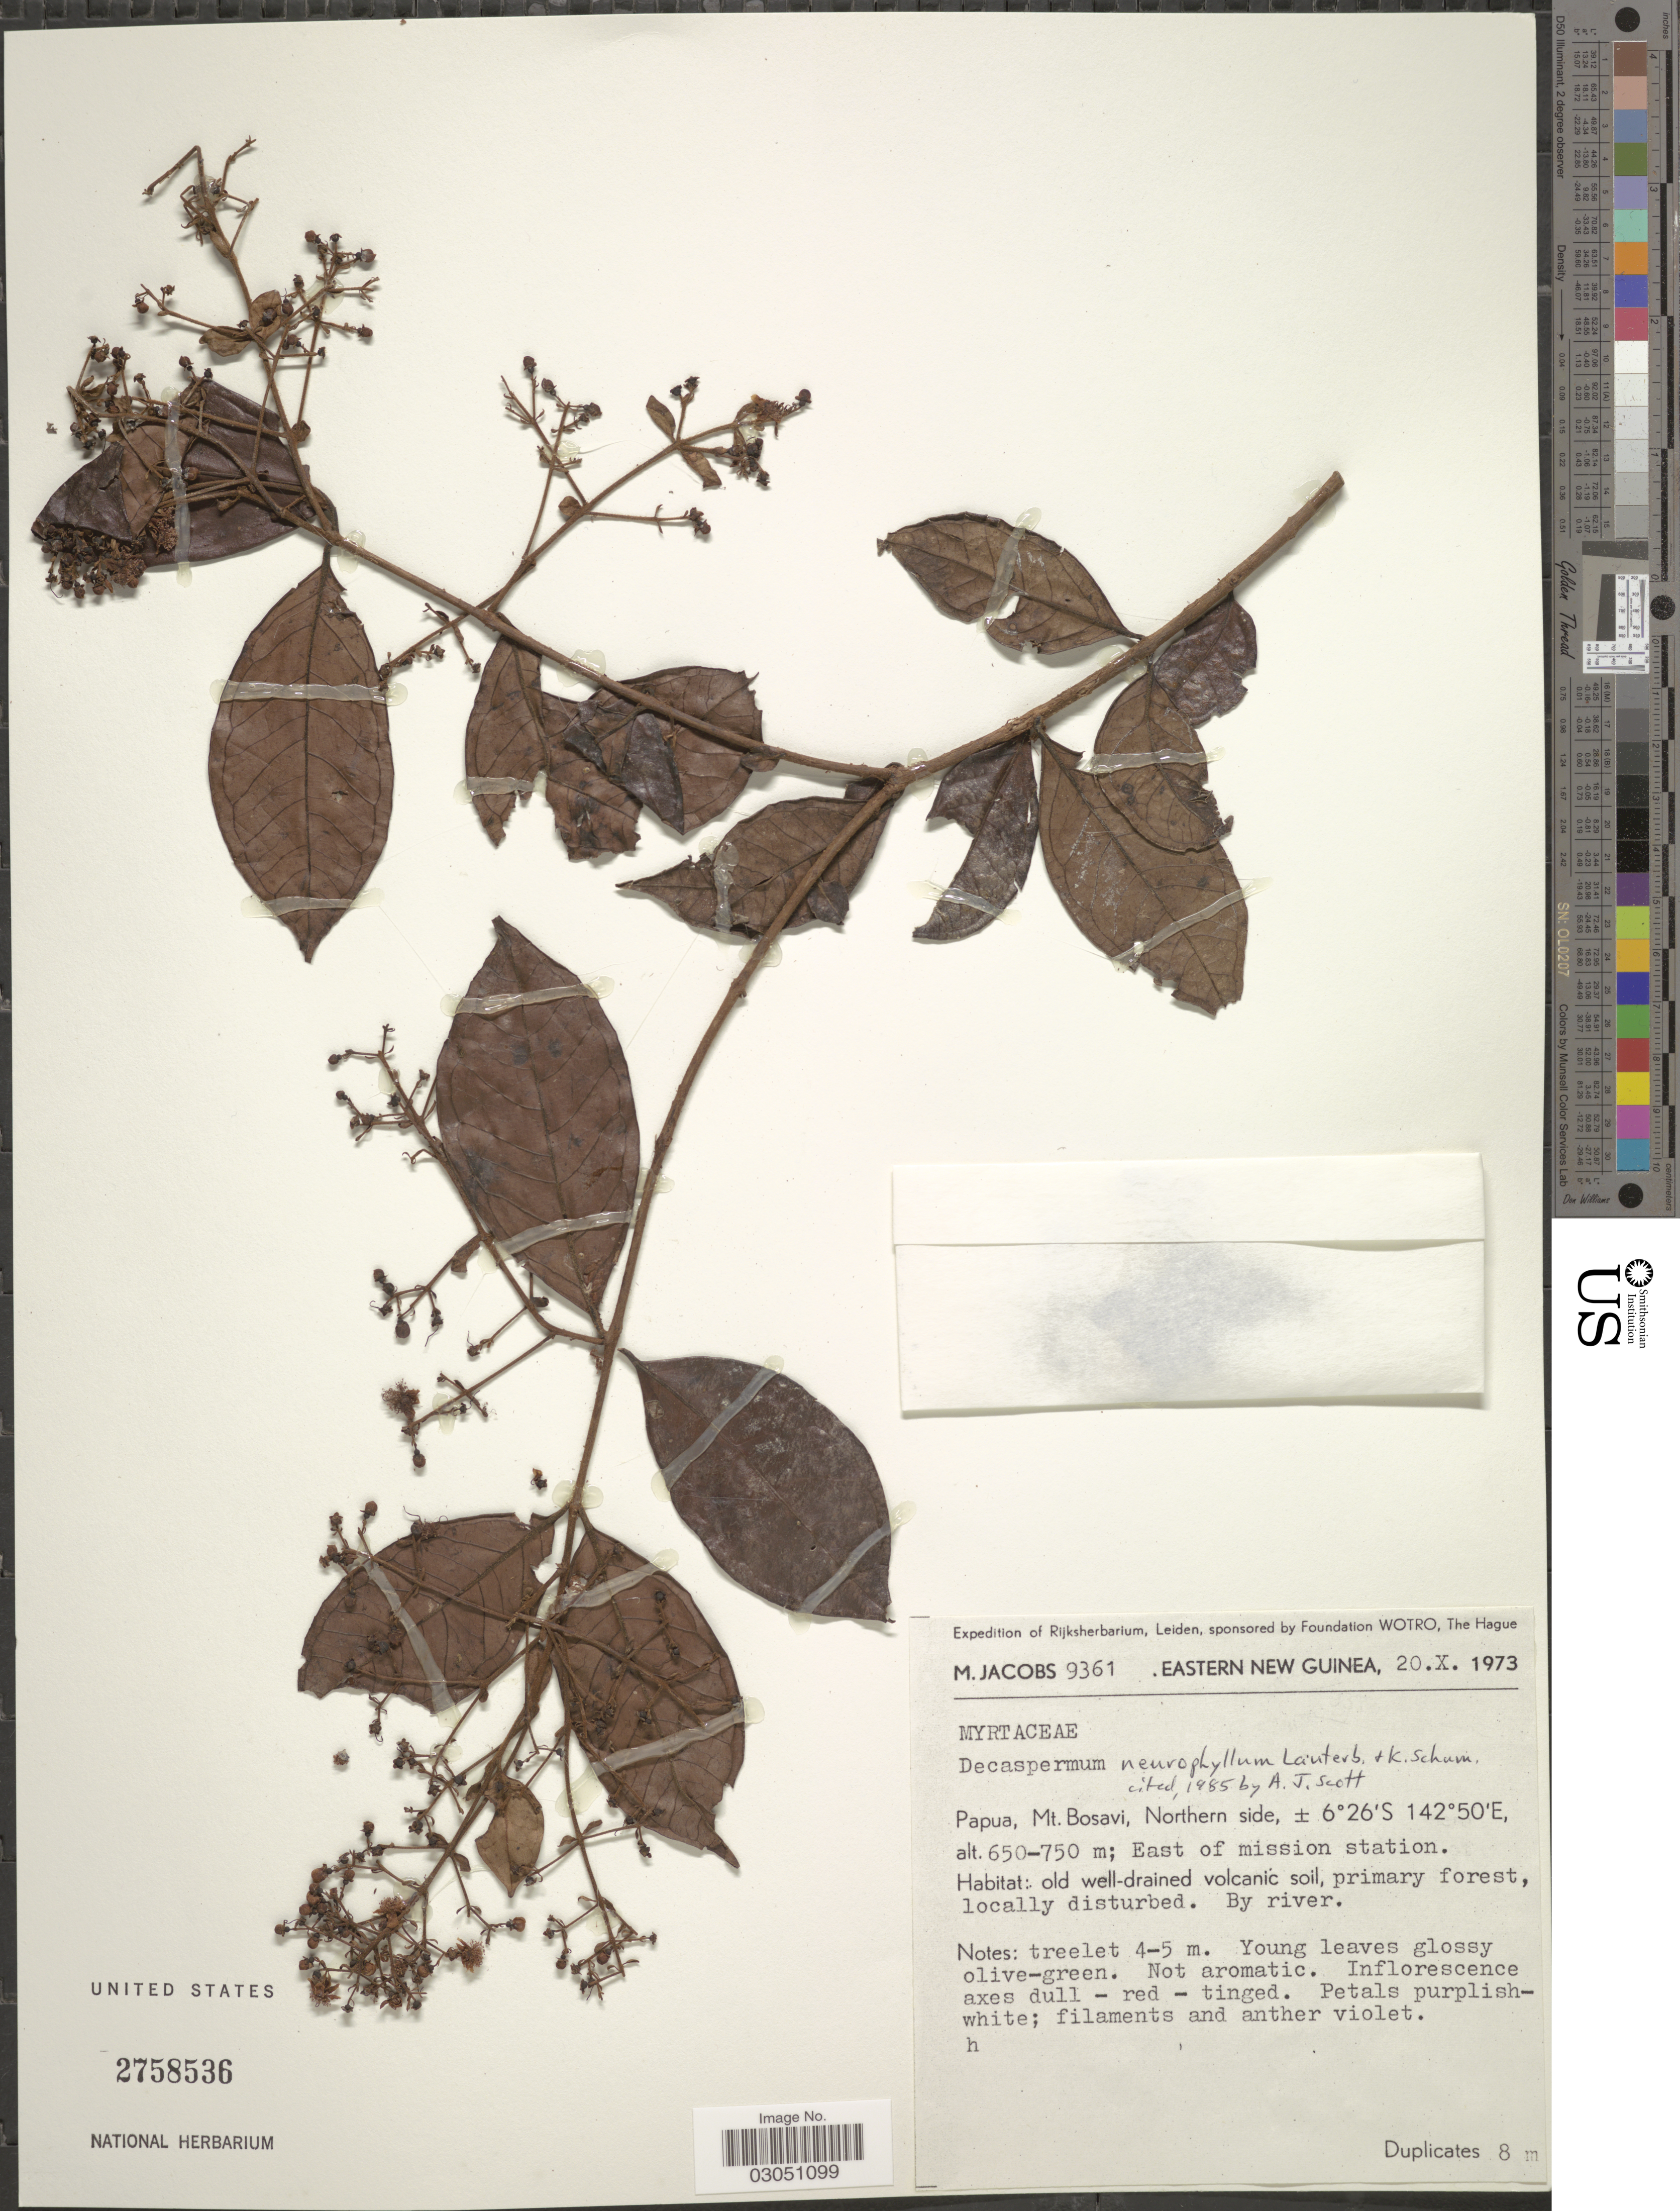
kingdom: Plantae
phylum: Tracheophyta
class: Magnoliopsida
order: Myrtales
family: Myrtaceae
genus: Decaspermum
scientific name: Decaspermum neurophyllum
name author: K. Schum. & Lauterb.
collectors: M. Jacobs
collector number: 9361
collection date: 1973-10-20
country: Papua New Guinea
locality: Eastern New Guinea. Papua, Mt. Bosavi, Northern side. East of mission station.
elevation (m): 650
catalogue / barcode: US 2758536